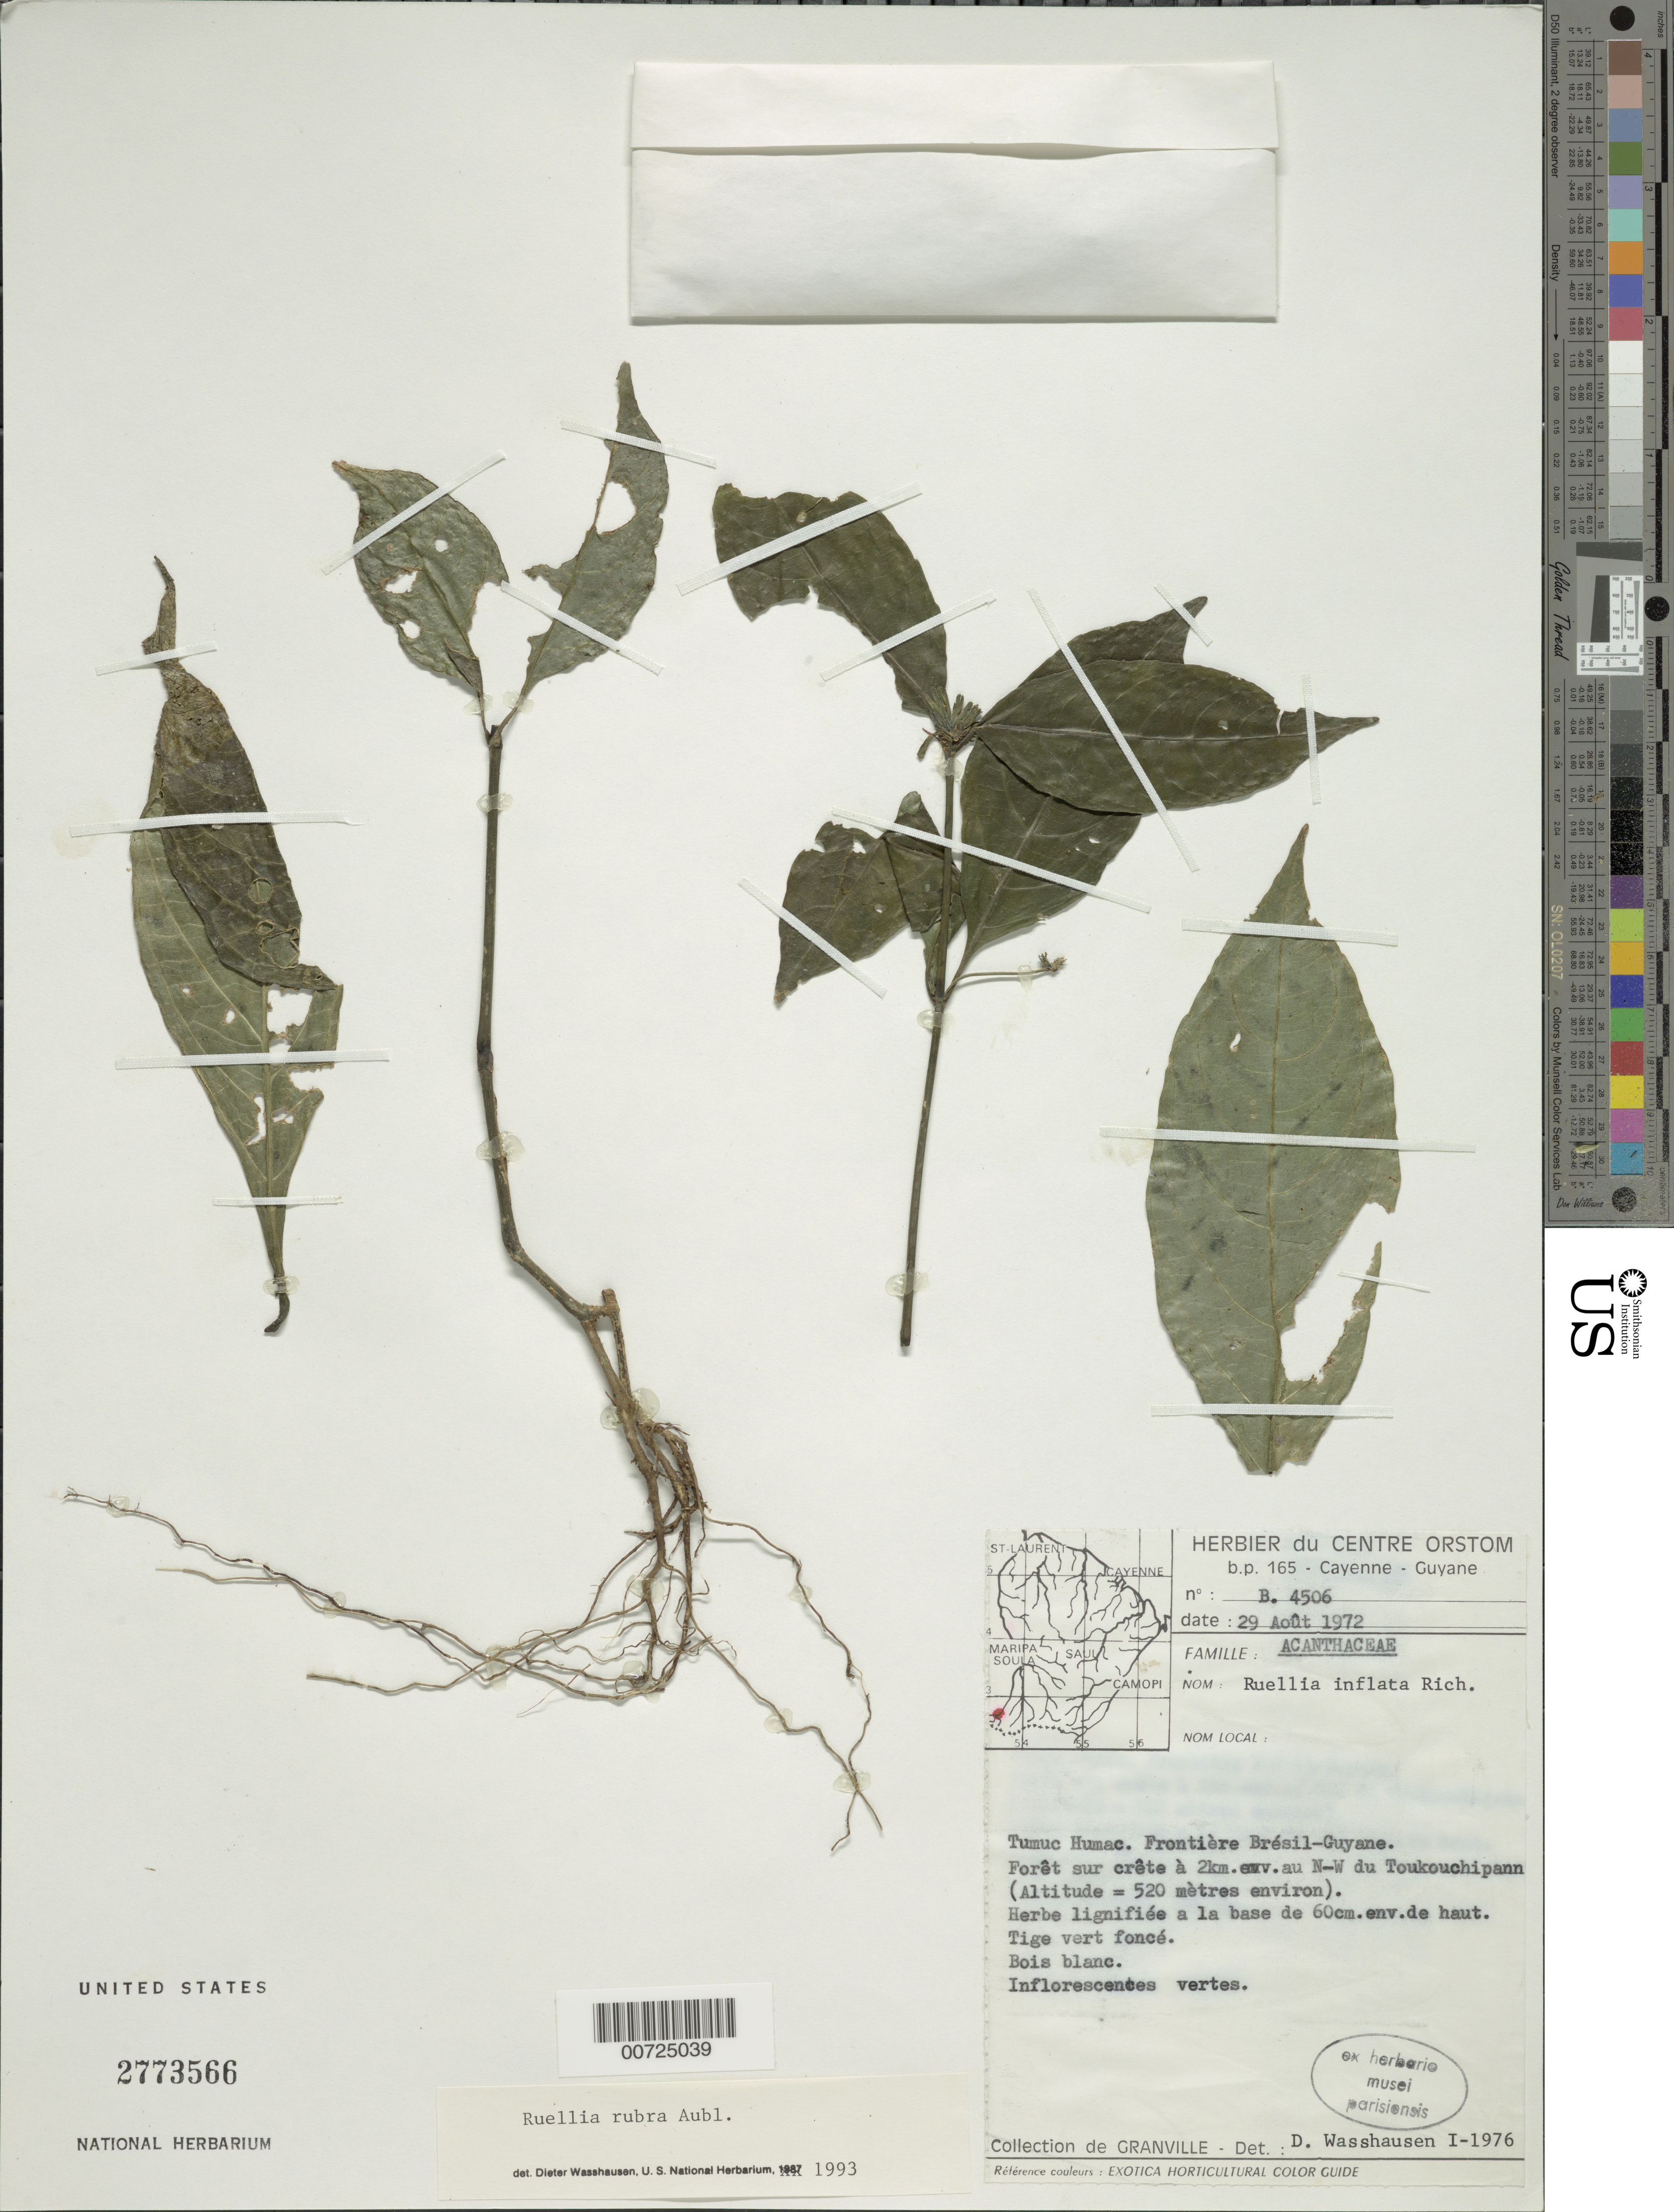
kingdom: Plantae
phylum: Tracheophyta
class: Magnoliopsida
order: Lamiales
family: Acanthaceae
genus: Ruellia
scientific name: Ruellia rubra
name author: Aubl.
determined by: Wasshausen, Dieter C., (BOT), Smithsonian Institution - National Museum of Natural History (UNITED STATES)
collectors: J.-J. de Granville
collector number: B 4506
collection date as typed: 29-Aug-72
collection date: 1972-08-29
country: French Guiana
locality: Tumuc-Humac, 2 km NW of Toukouchipann; Brazil-Guyana frontier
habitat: Forest on ridge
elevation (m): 520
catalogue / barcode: US 2773566